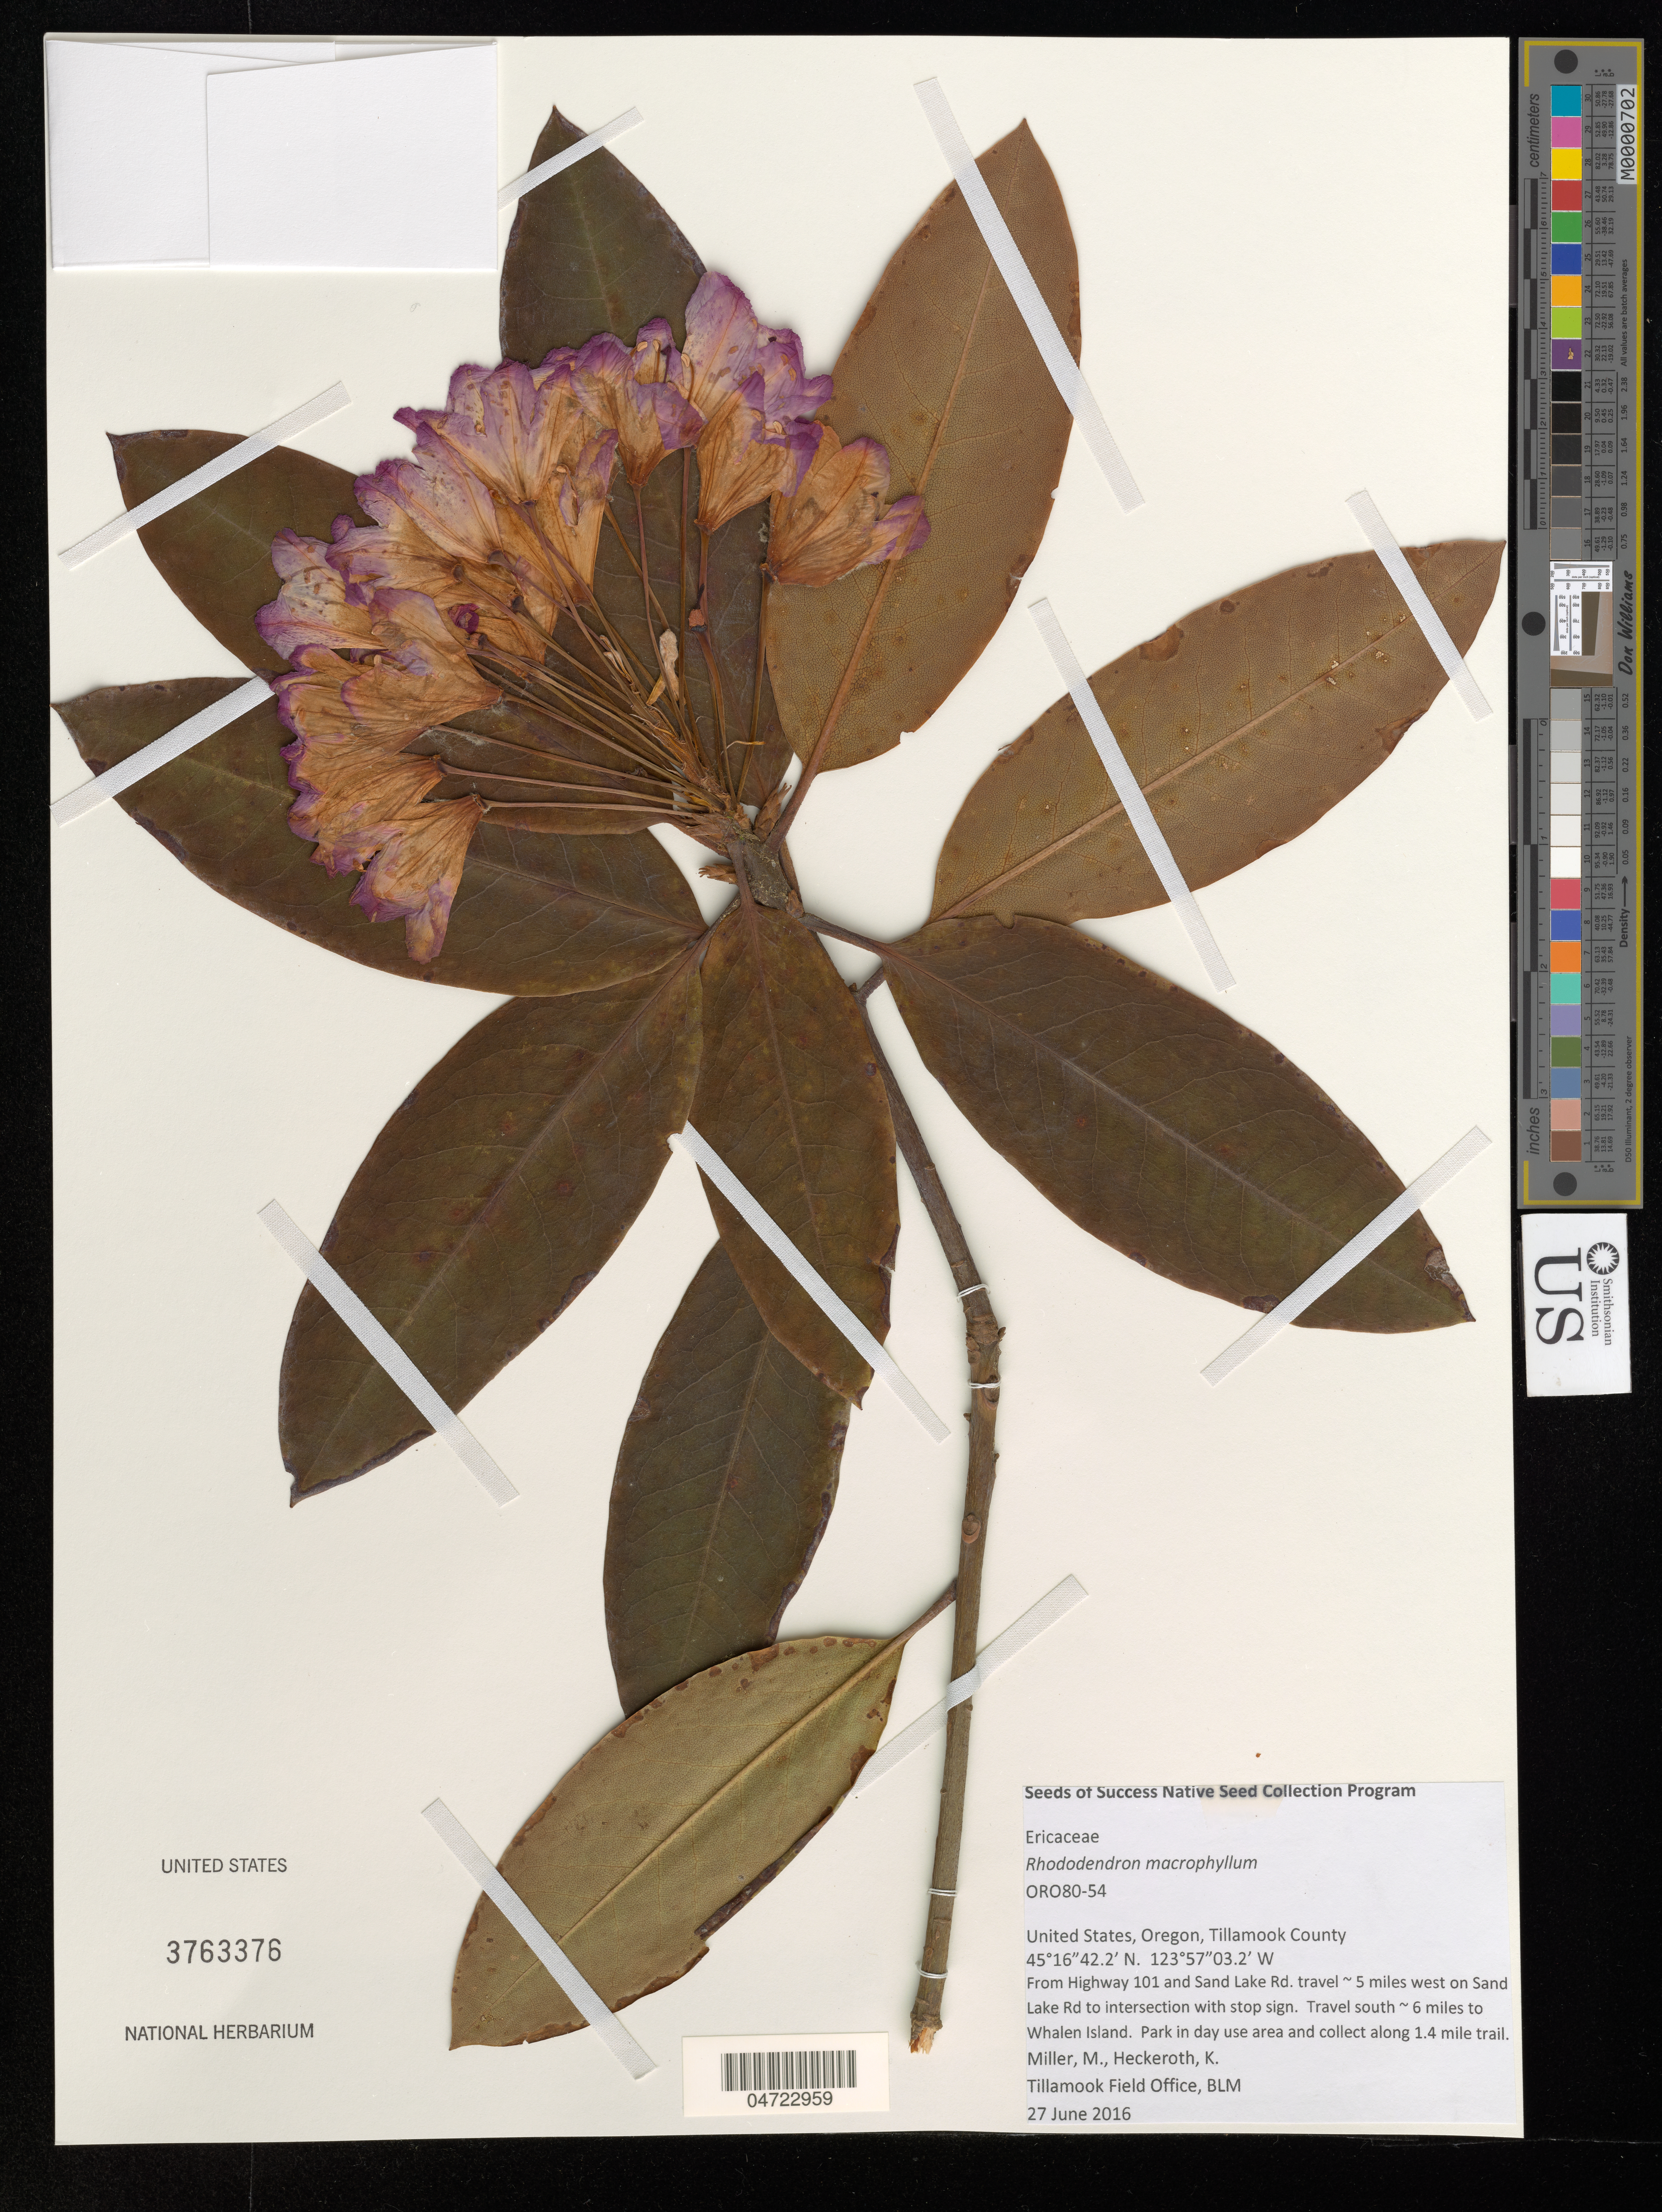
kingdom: Plantae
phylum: Tracheophyta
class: Magnoliopsida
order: Ericales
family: Ericaceae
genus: Rhododendron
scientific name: Rhododendron macrophyllum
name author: D. Don ex G. Don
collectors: M. Miller & K. Heckeroth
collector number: ORO80-54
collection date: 2016-06-27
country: United States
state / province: Oregon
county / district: Tillamook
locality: Tillamook County. From Highway 101 and Sand Lake Rd. travel ~5 miles west on Sand Lake Rd to intersection with stop sign. Travel south ~6 miles to Whalen Island. Park in day use area and collect along 1.4 mile trail.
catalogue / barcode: US 3763376